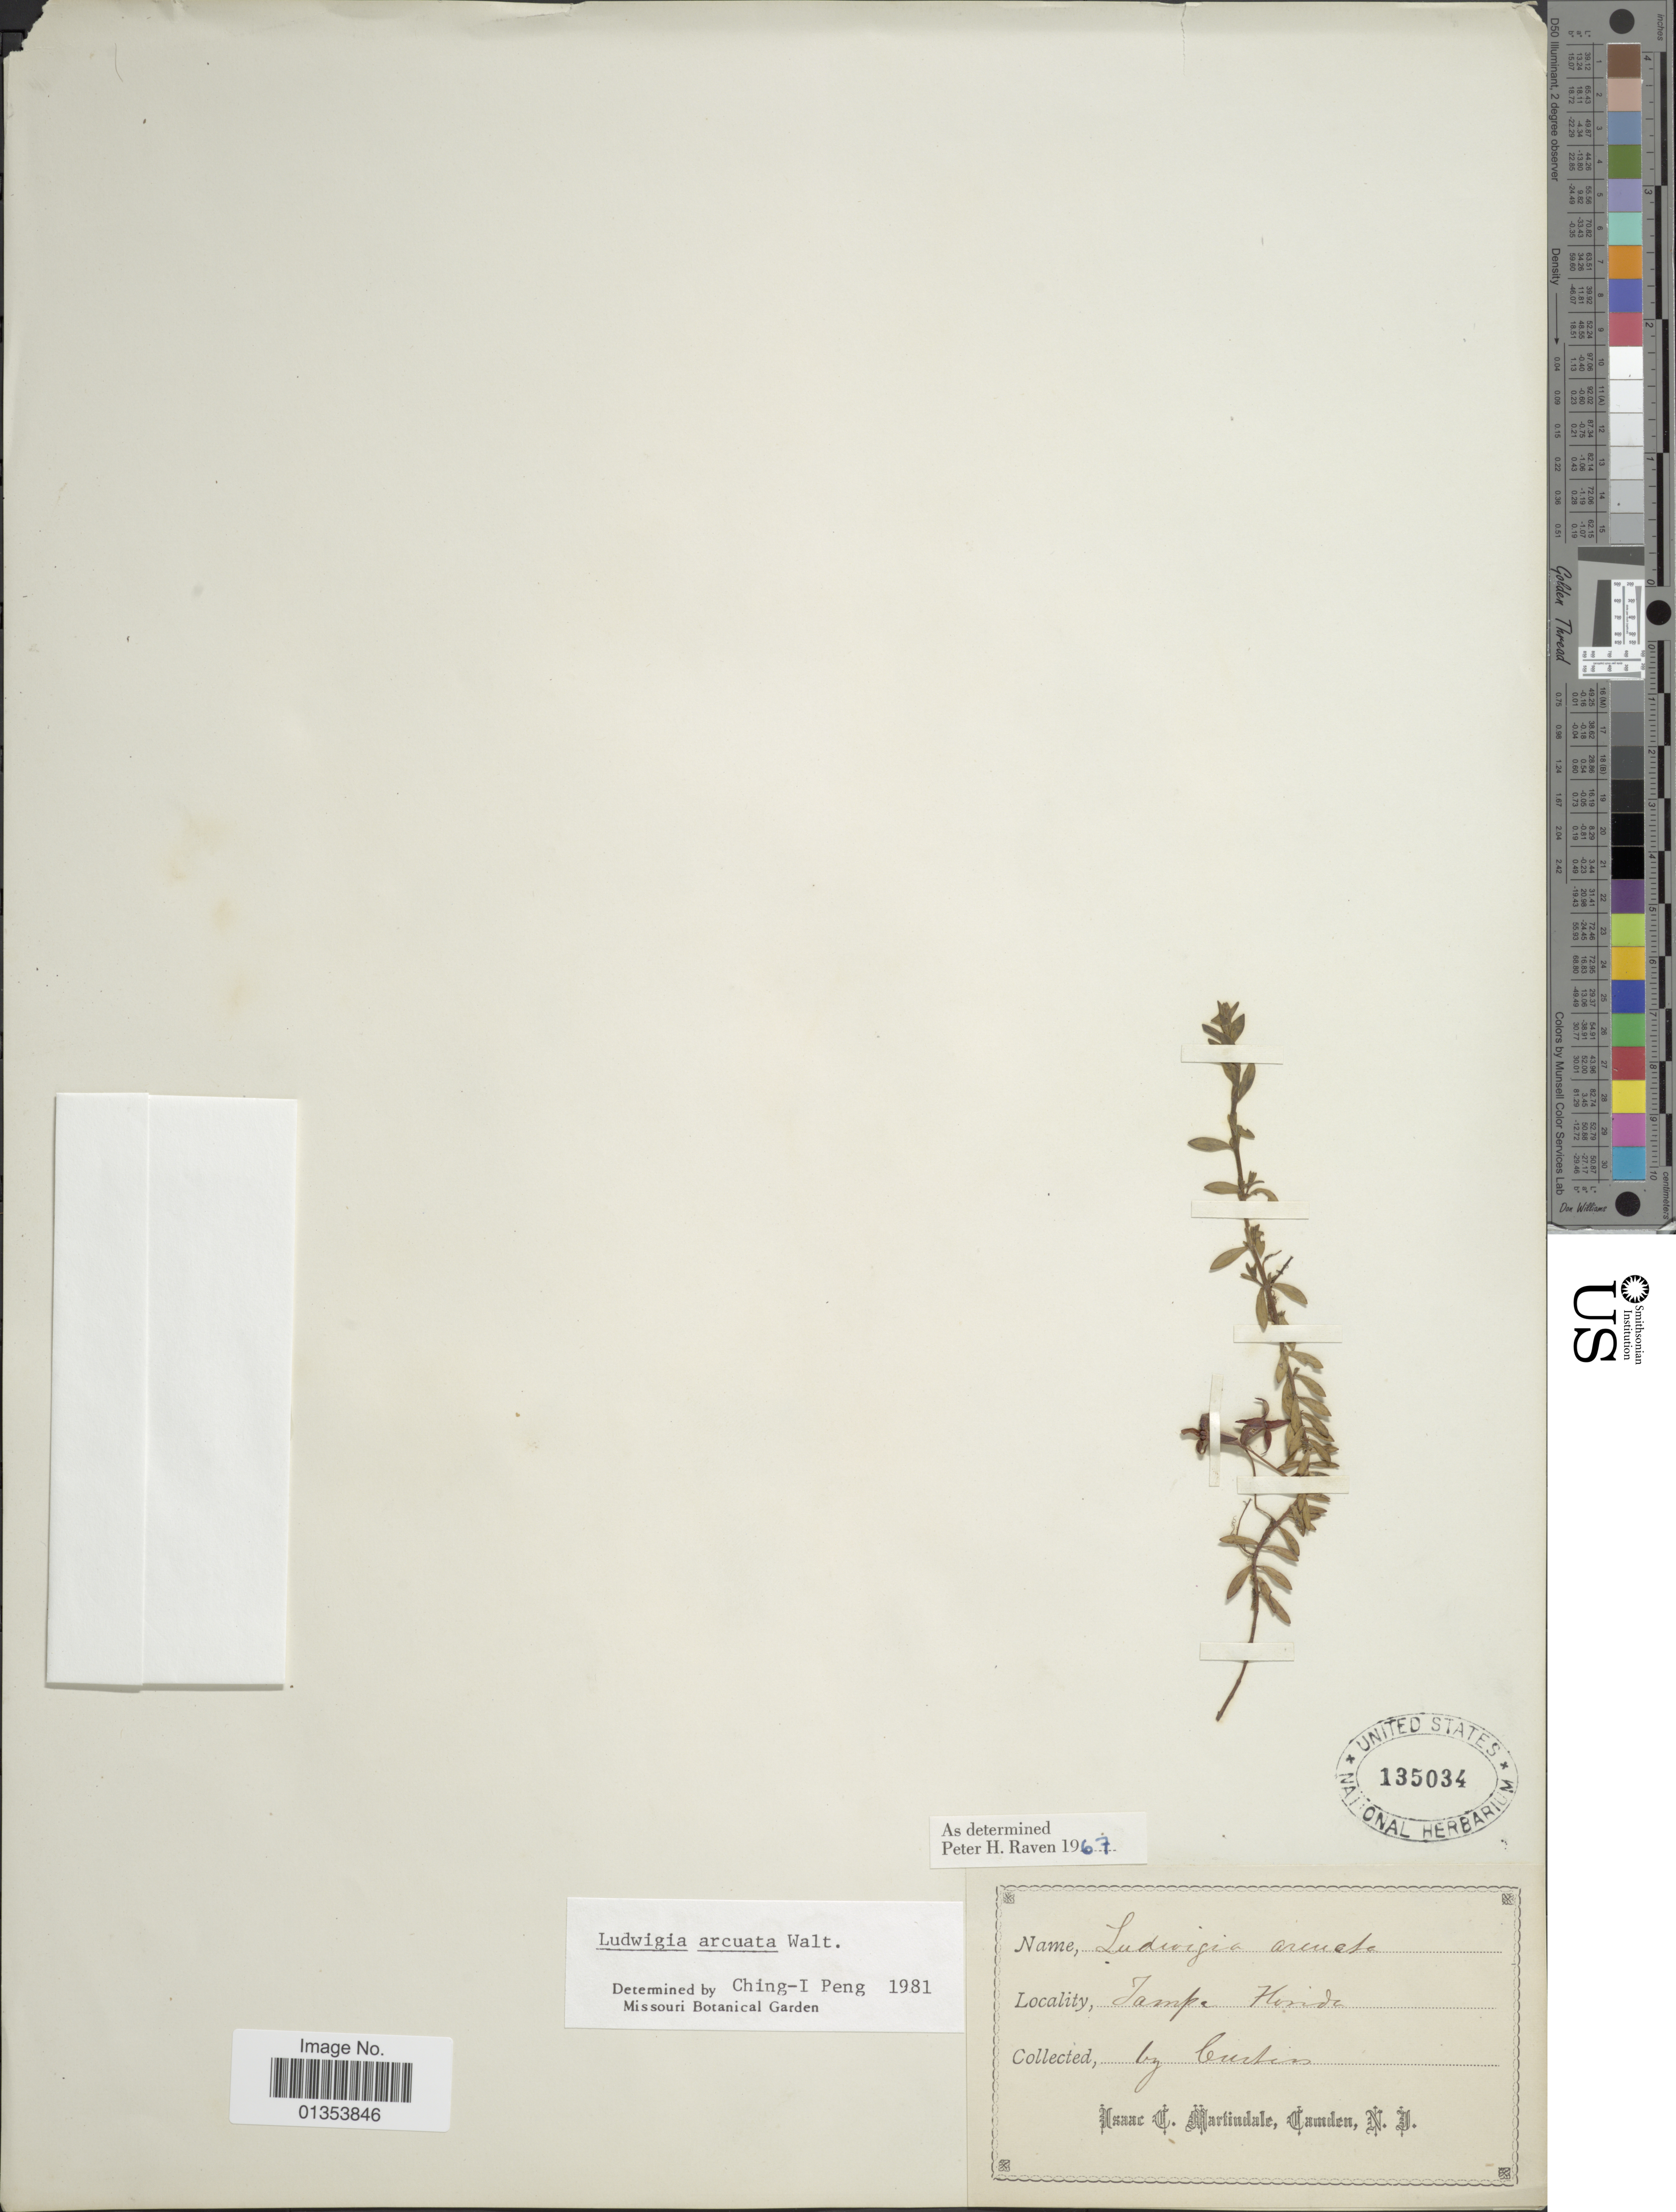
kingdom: Plantae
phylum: Tracheophyta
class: Magnoliopsida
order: Myrtales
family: Onagraceae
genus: Ludwigia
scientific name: Ludwigia arcuata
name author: Walter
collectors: -. Curtiss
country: United States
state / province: Florida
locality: Tampa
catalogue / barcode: US 135034